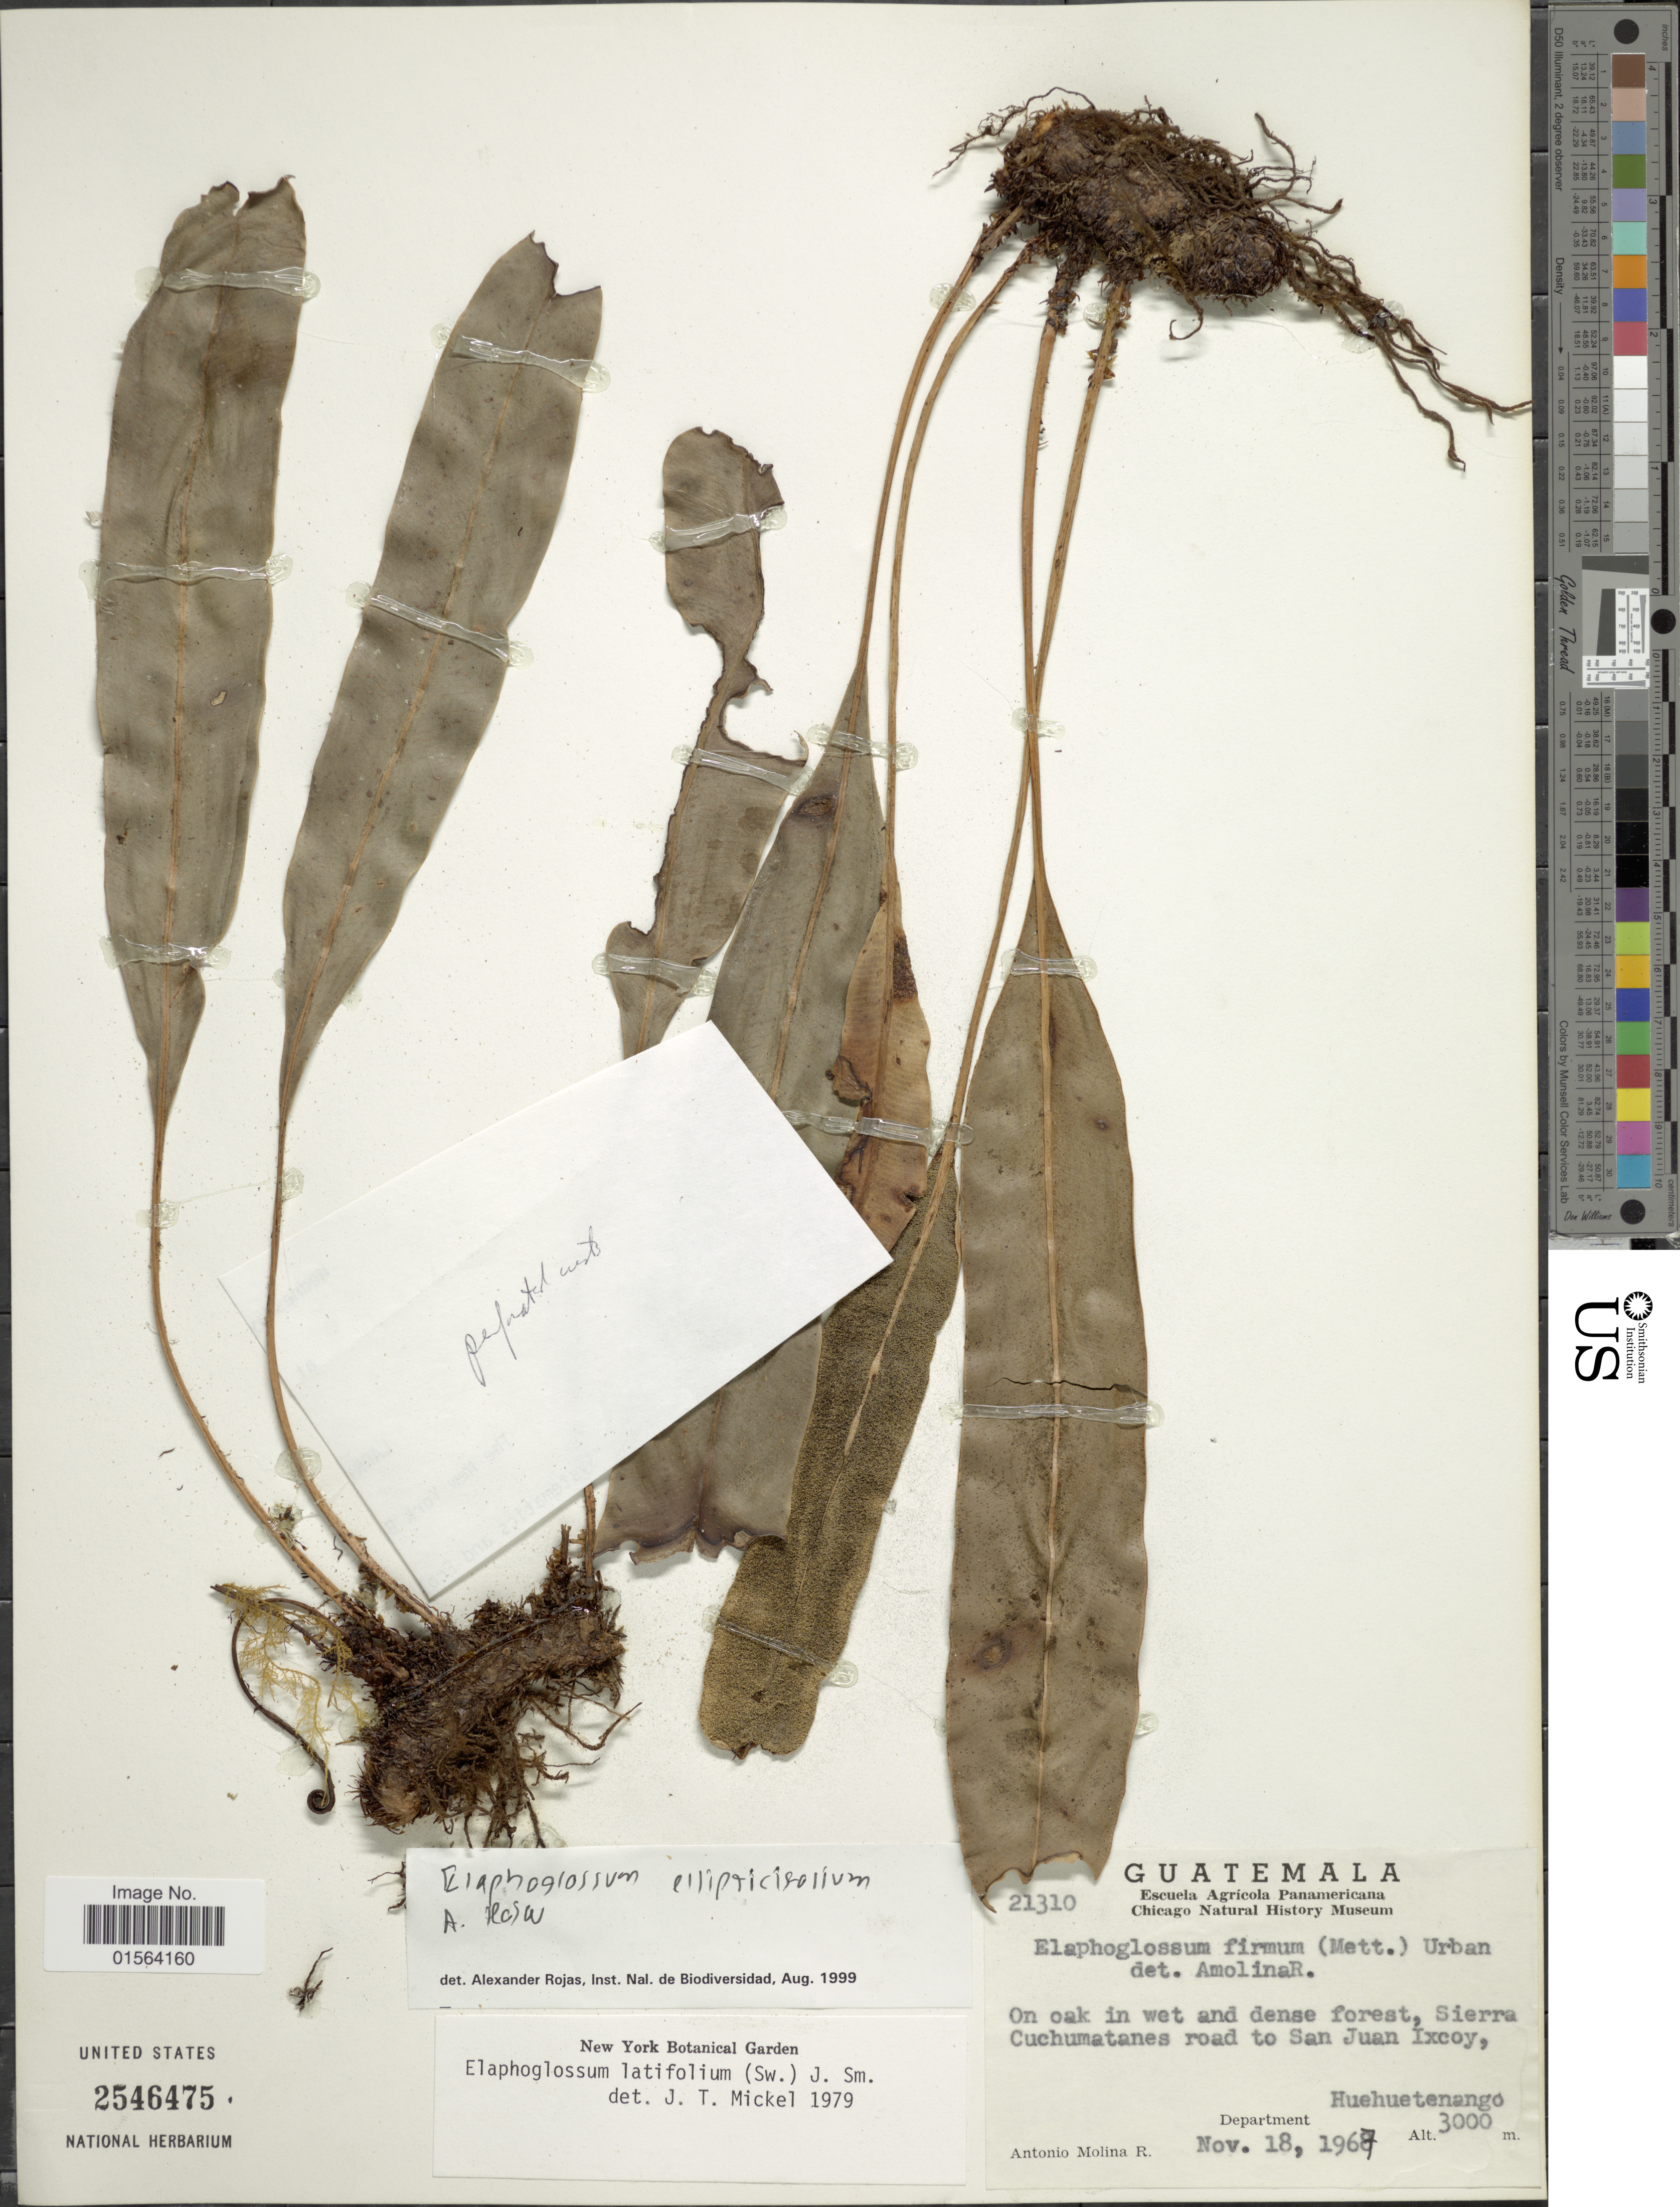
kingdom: Plantae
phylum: Tracheophyta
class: Polypodiopsida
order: Polypodiales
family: Dryopteridaceae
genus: Elaphoglossum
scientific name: Elaphoglossum latifolium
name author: (Sw.) J. Sm.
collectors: A. Molina R.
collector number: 21310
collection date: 1967-11-18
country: Guatemala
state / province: Huehuetenango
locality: Sierra Cuchumatanes road to San Juan Ixcoy, Department Huehuetenango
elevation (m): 3000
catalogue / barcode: US 2546475